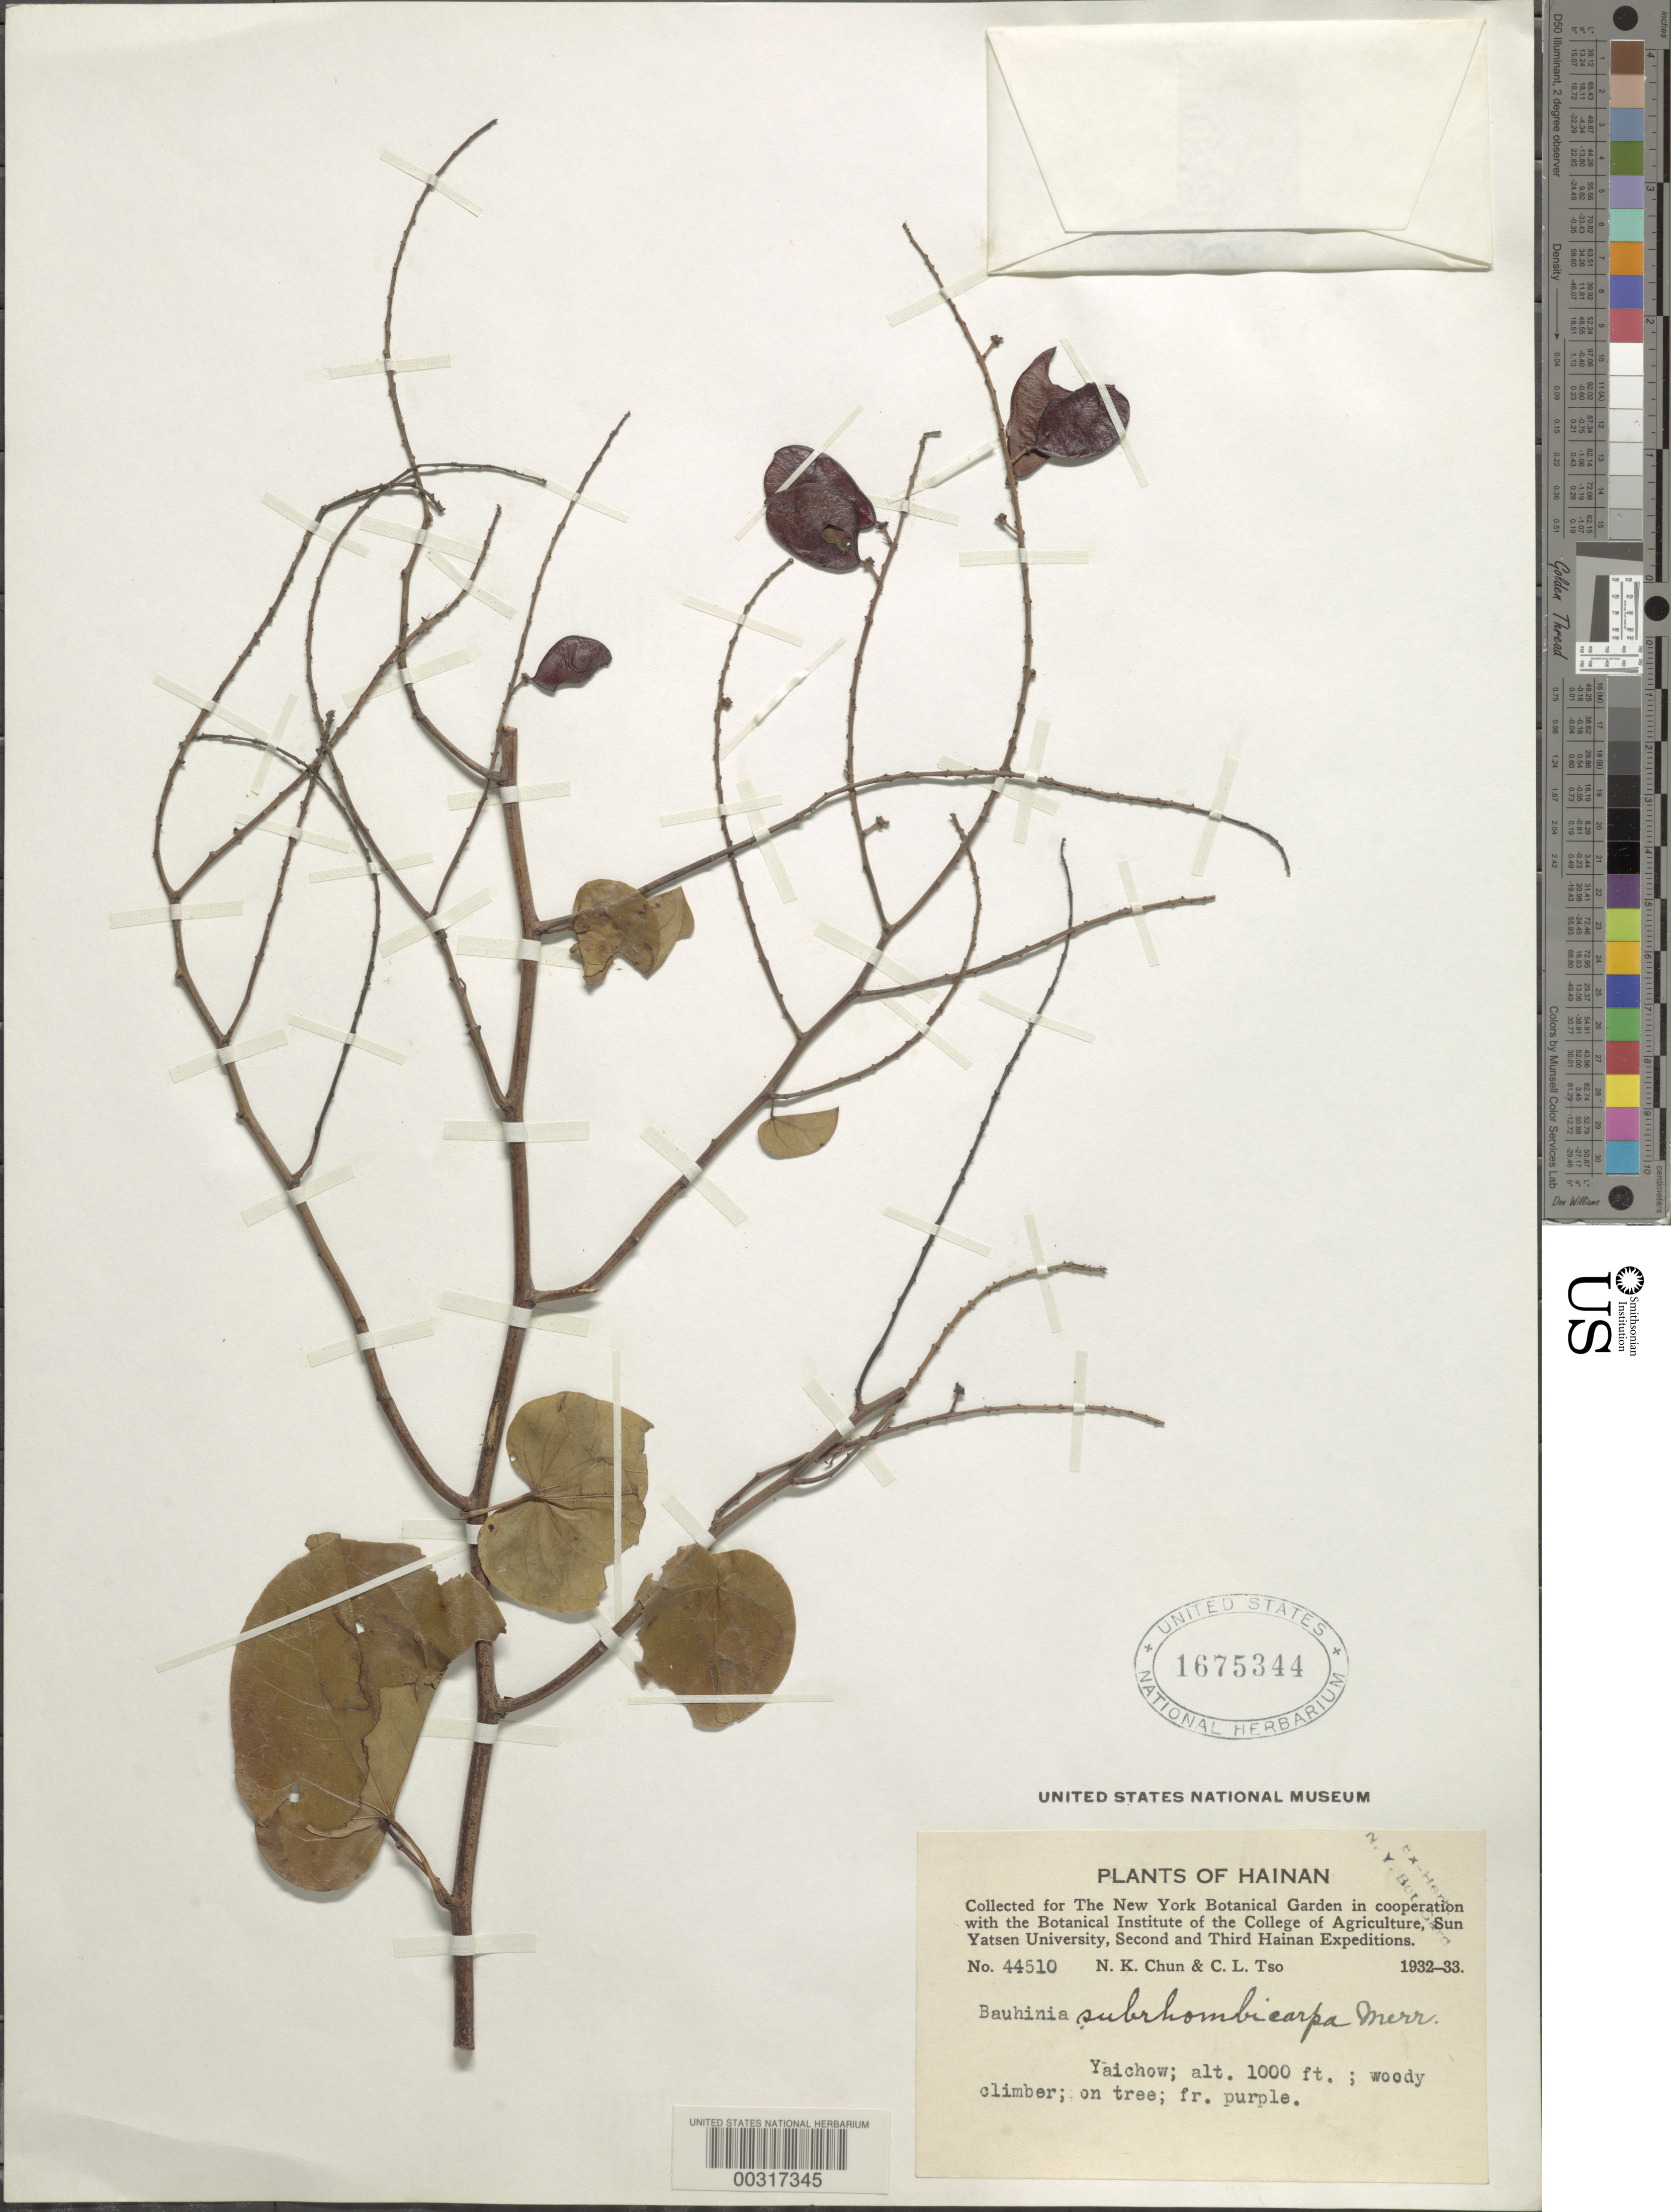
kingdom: Plantae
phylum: Tracheophyta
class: Magnoliopsida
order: Fabales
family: Fabaceae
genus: Phanera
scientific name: Phanera scandens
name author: (L.) Lour. ex Raf.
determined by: U.S. National Herbarium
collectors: N. K. Chun & C. Tso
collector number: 44510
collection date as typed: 1932 to -- -- 1933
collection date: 1932/1933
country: China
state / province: Hainan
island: Hainan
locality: Yaichow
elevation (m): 305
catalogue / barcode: US 1675344